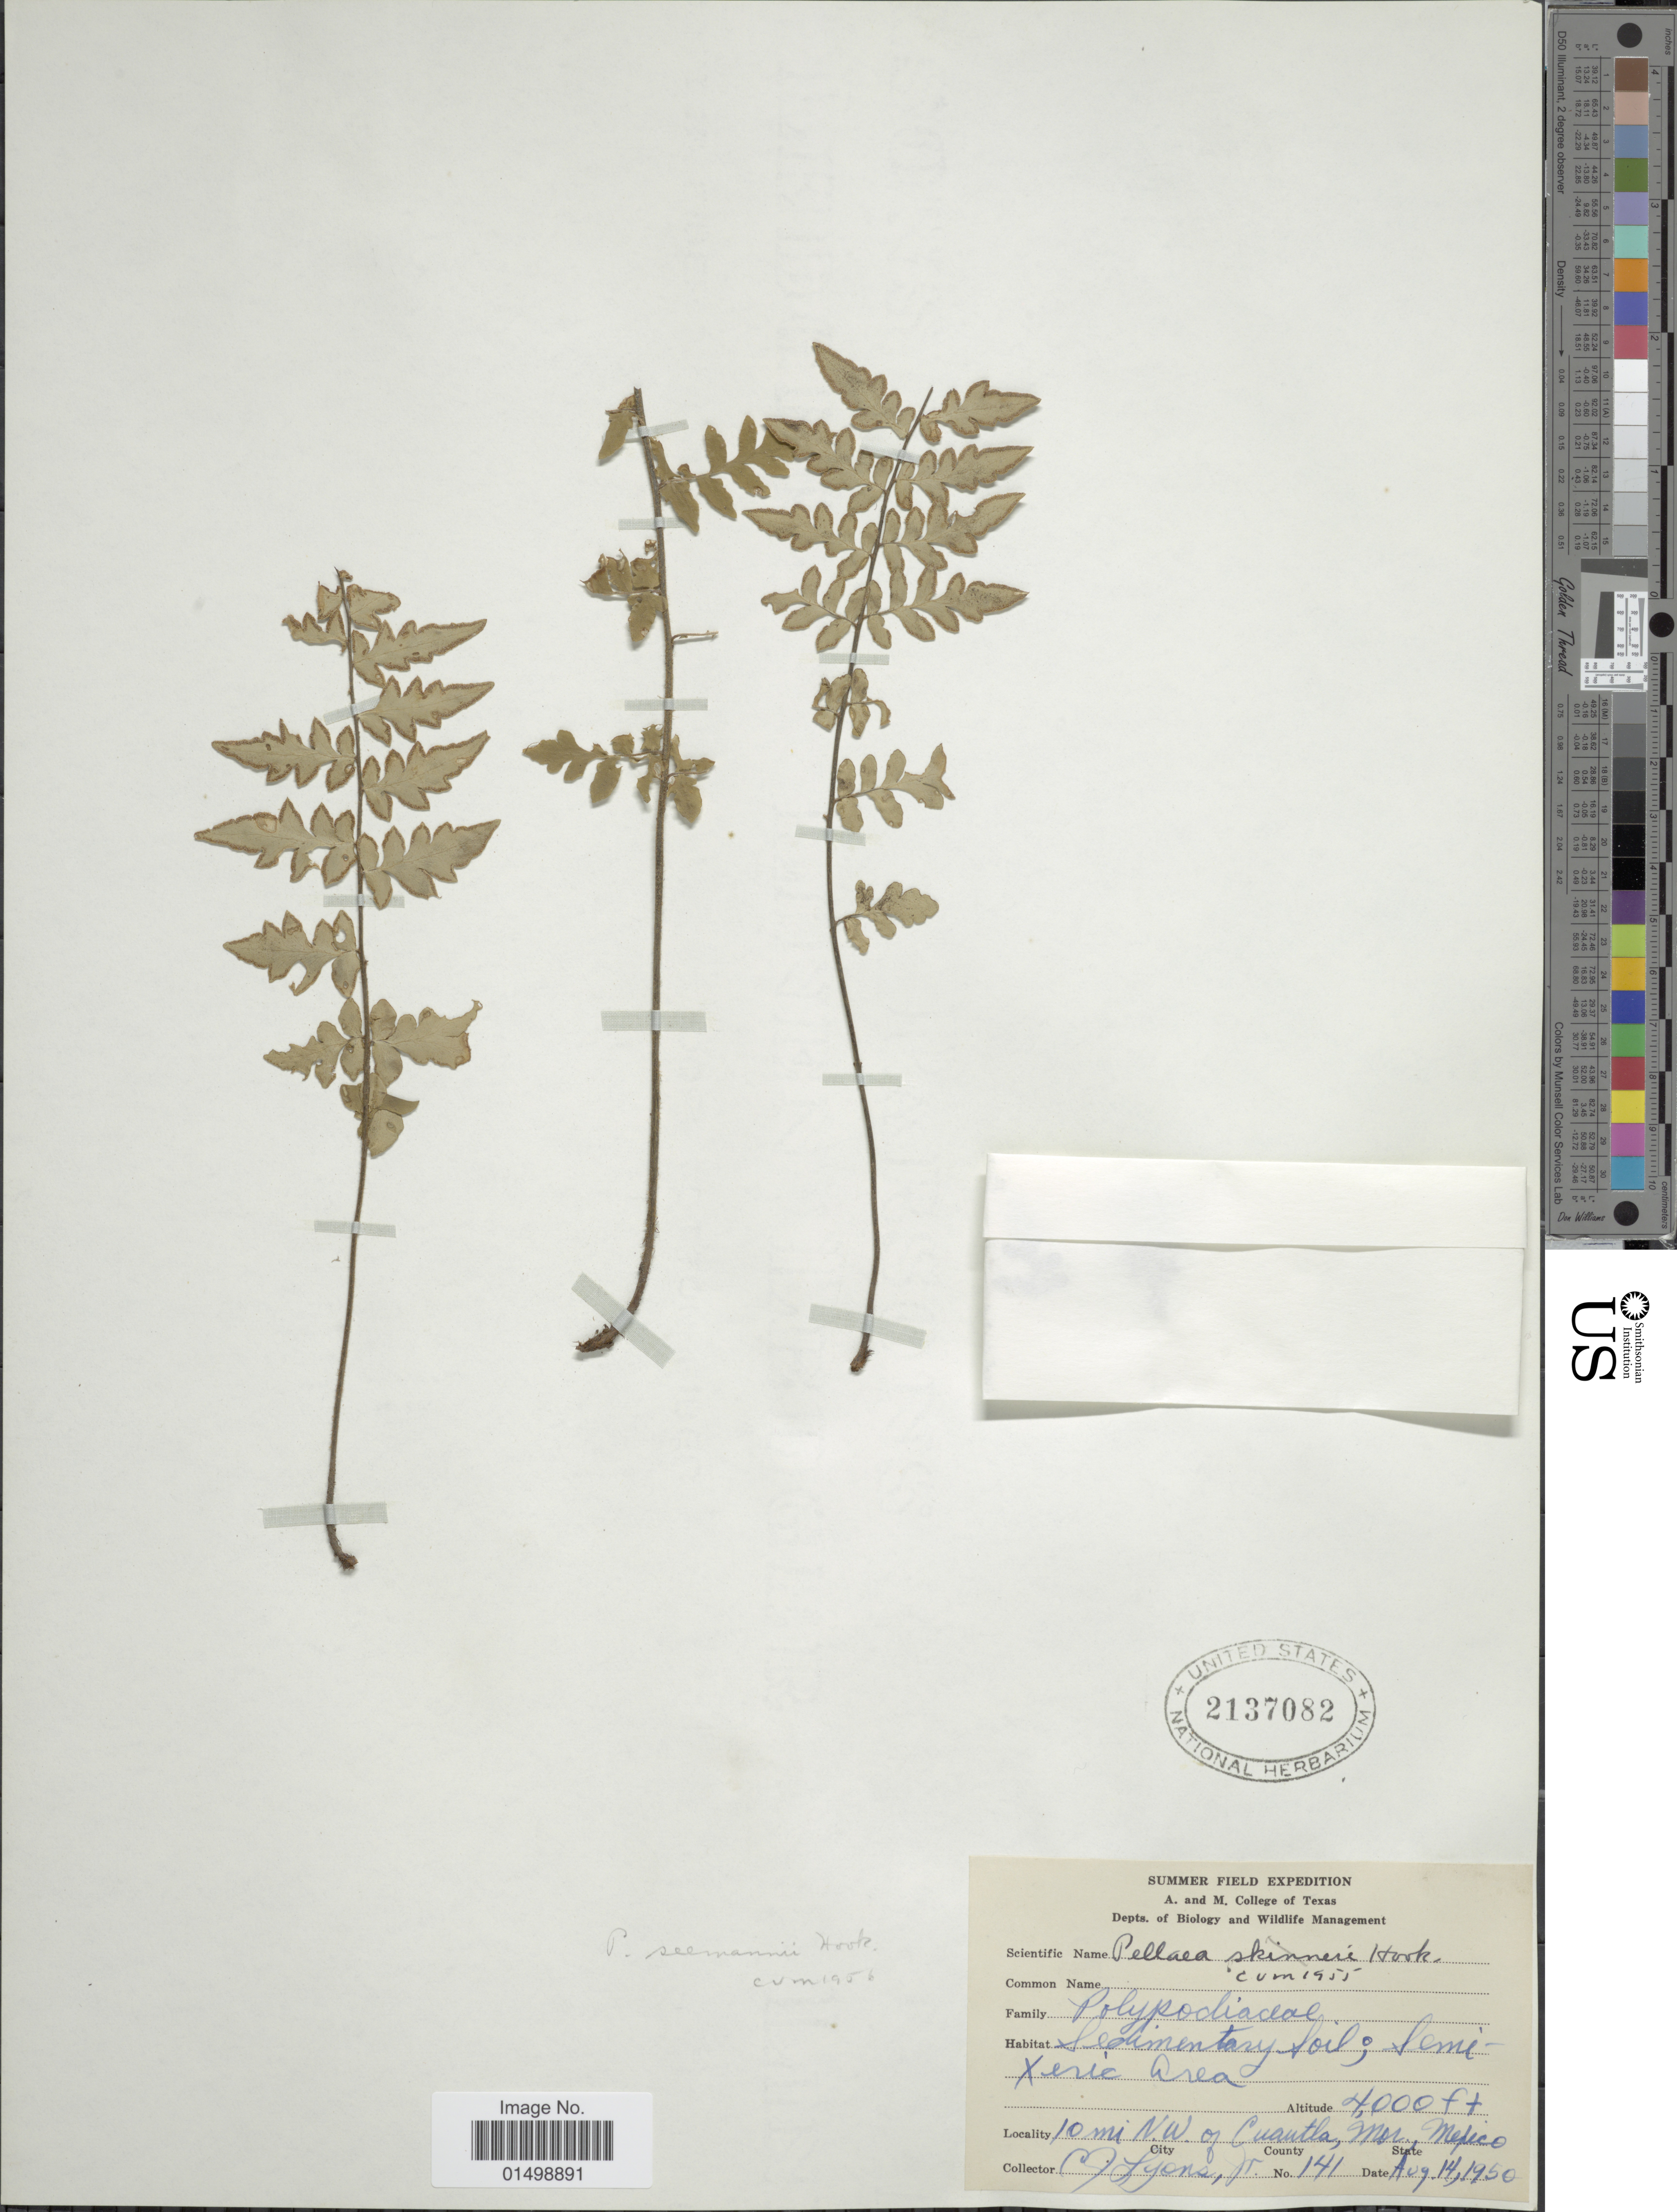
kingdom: Plantae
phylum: Tracheophyta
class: Polypodiopsida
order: Polypodiales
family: Pteridaceae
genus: Cheilanthes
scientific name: Cheilanthes lozanii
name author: (Maxon) R.M. Tryon & A.F. Tryon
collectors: P. Lyons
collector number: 141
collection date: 1950-08-14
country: Mexico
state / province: Morelos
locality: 10 mi. NW of Cuantla, Mor.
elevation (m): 1219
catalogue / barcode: US 2137082